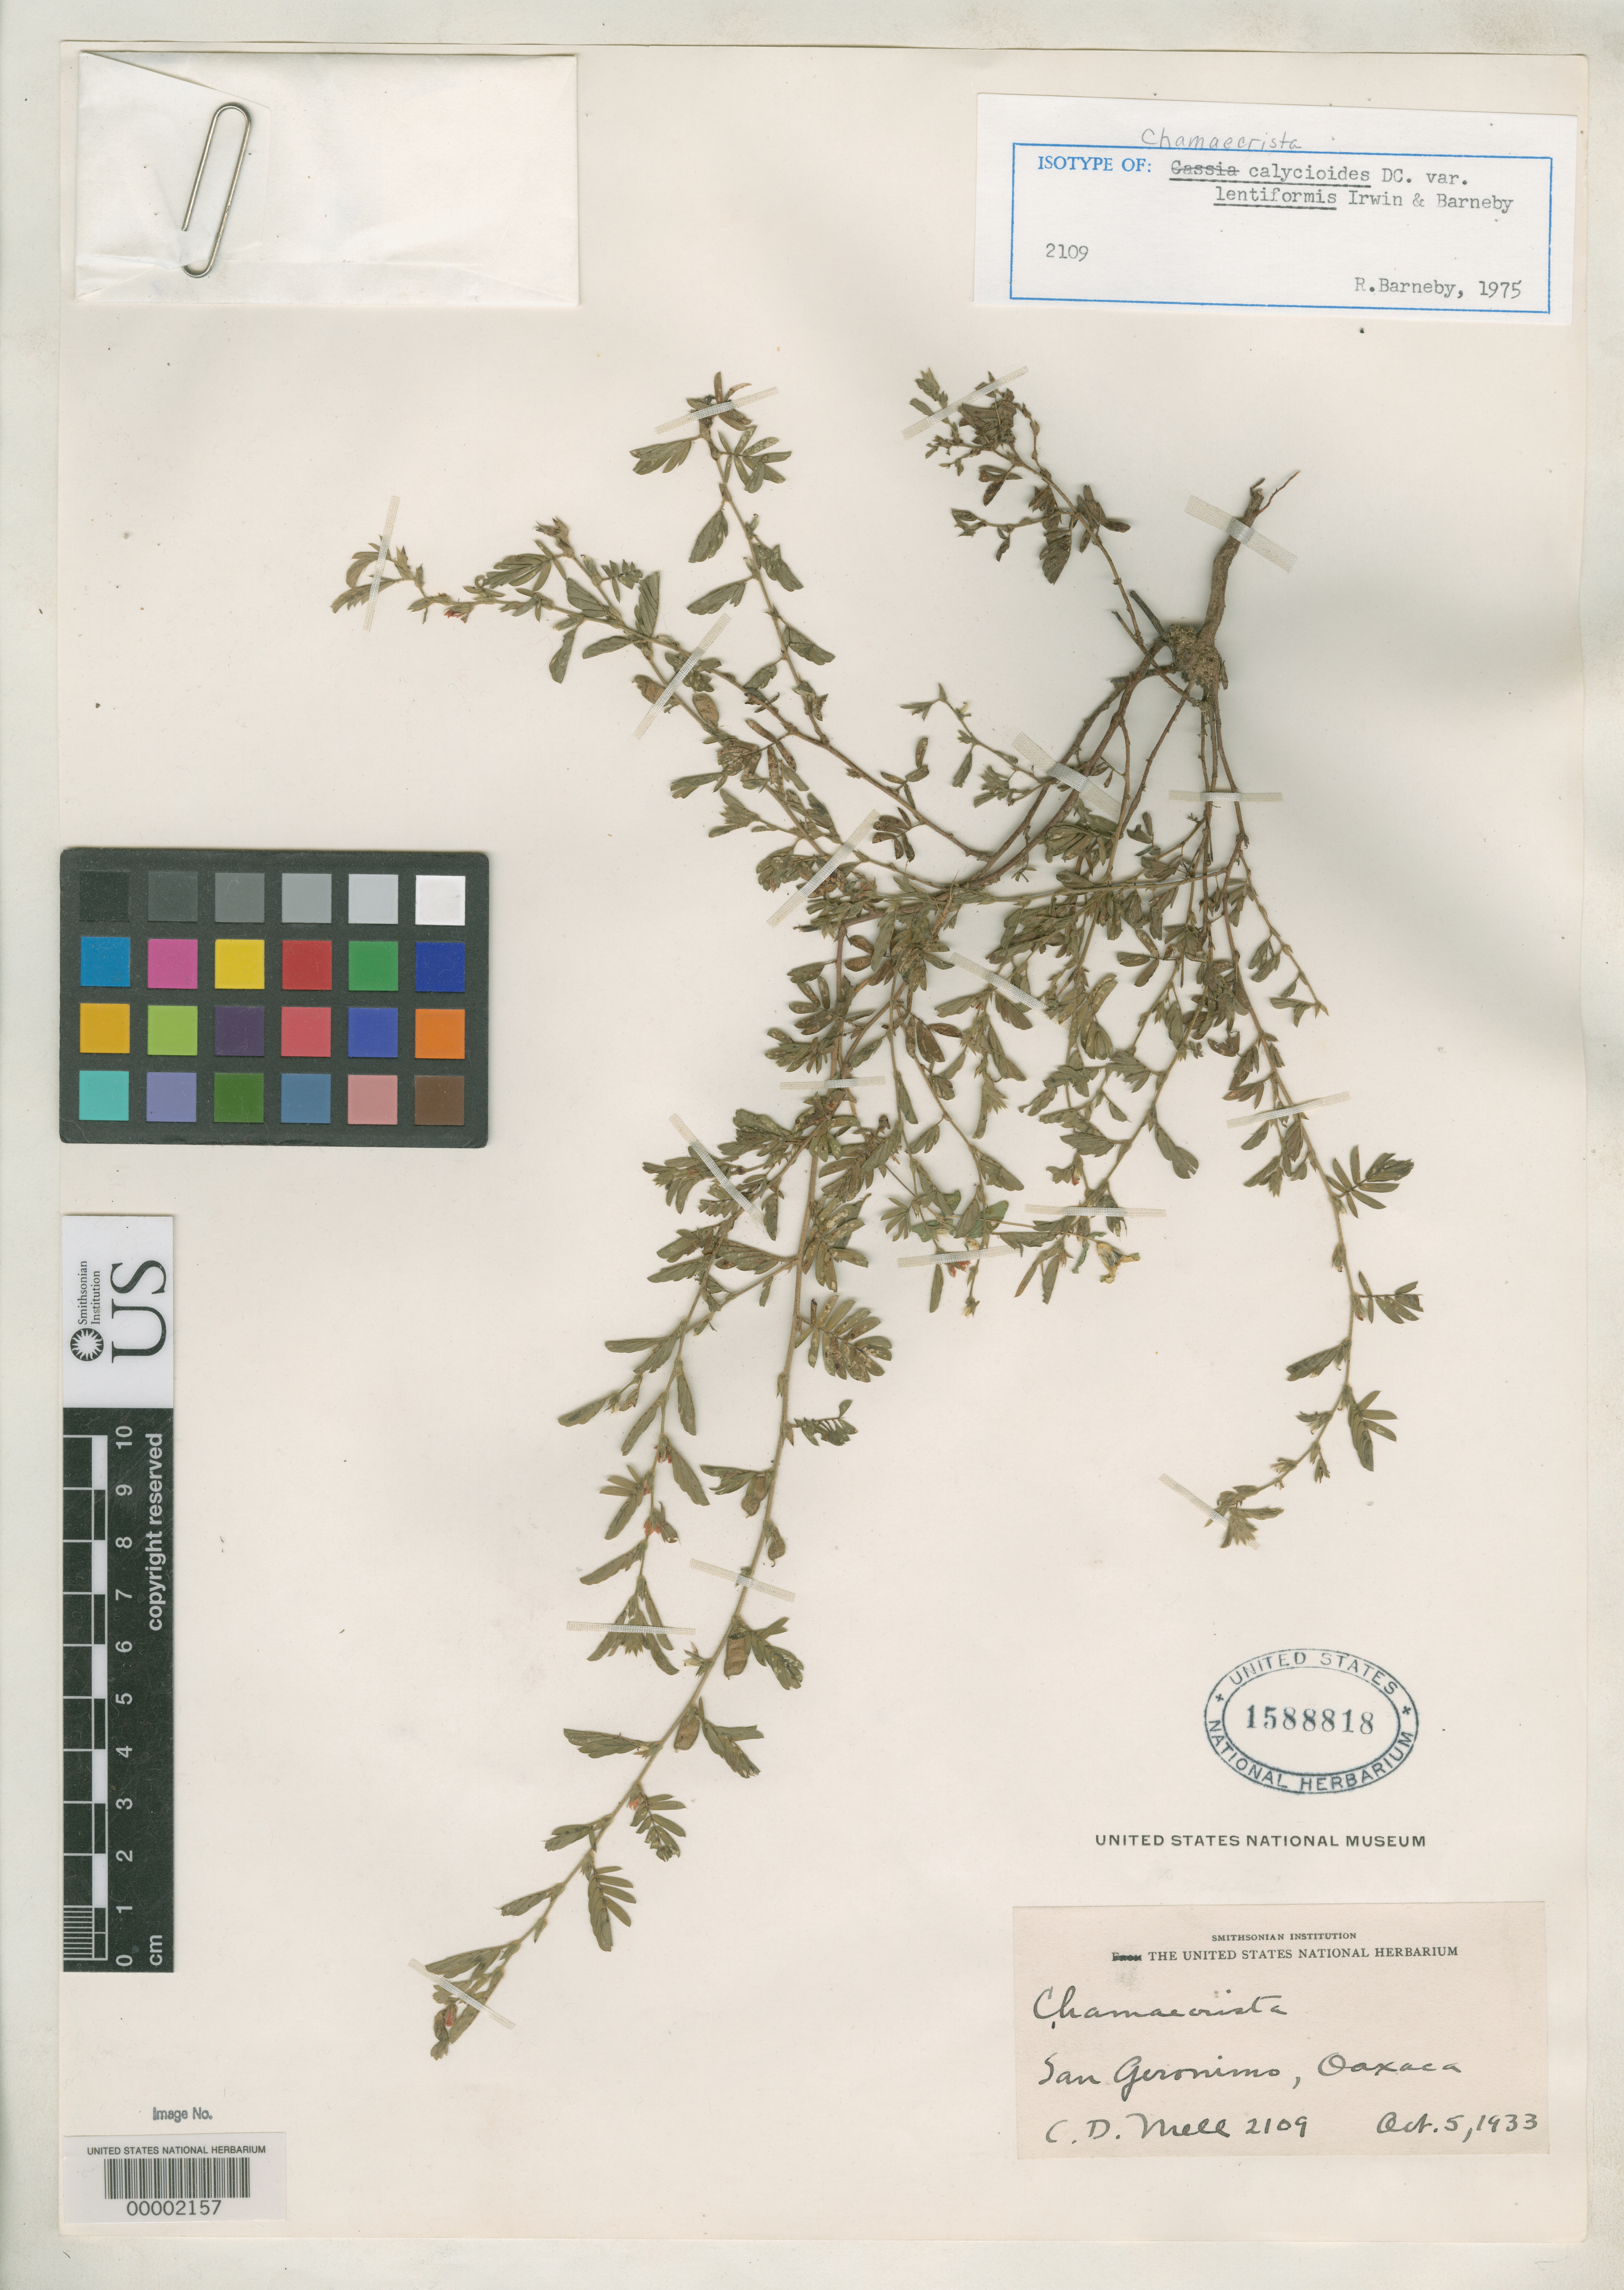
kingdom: Plantae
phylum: Tracheophyta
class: Magnoliopsida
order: Fabales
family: Fabaceae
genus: Chamaecrista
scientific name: Chamaecrista calycioides var. lentiformis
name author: H.S. Irwin & Barneby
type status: Isotype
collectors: C. D. Mell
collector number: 2109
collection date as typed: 05 Oct 1933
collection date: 1933-10-05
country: Mexico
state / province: Oaxaca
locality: San Geronimo.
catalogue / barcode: US 1588818